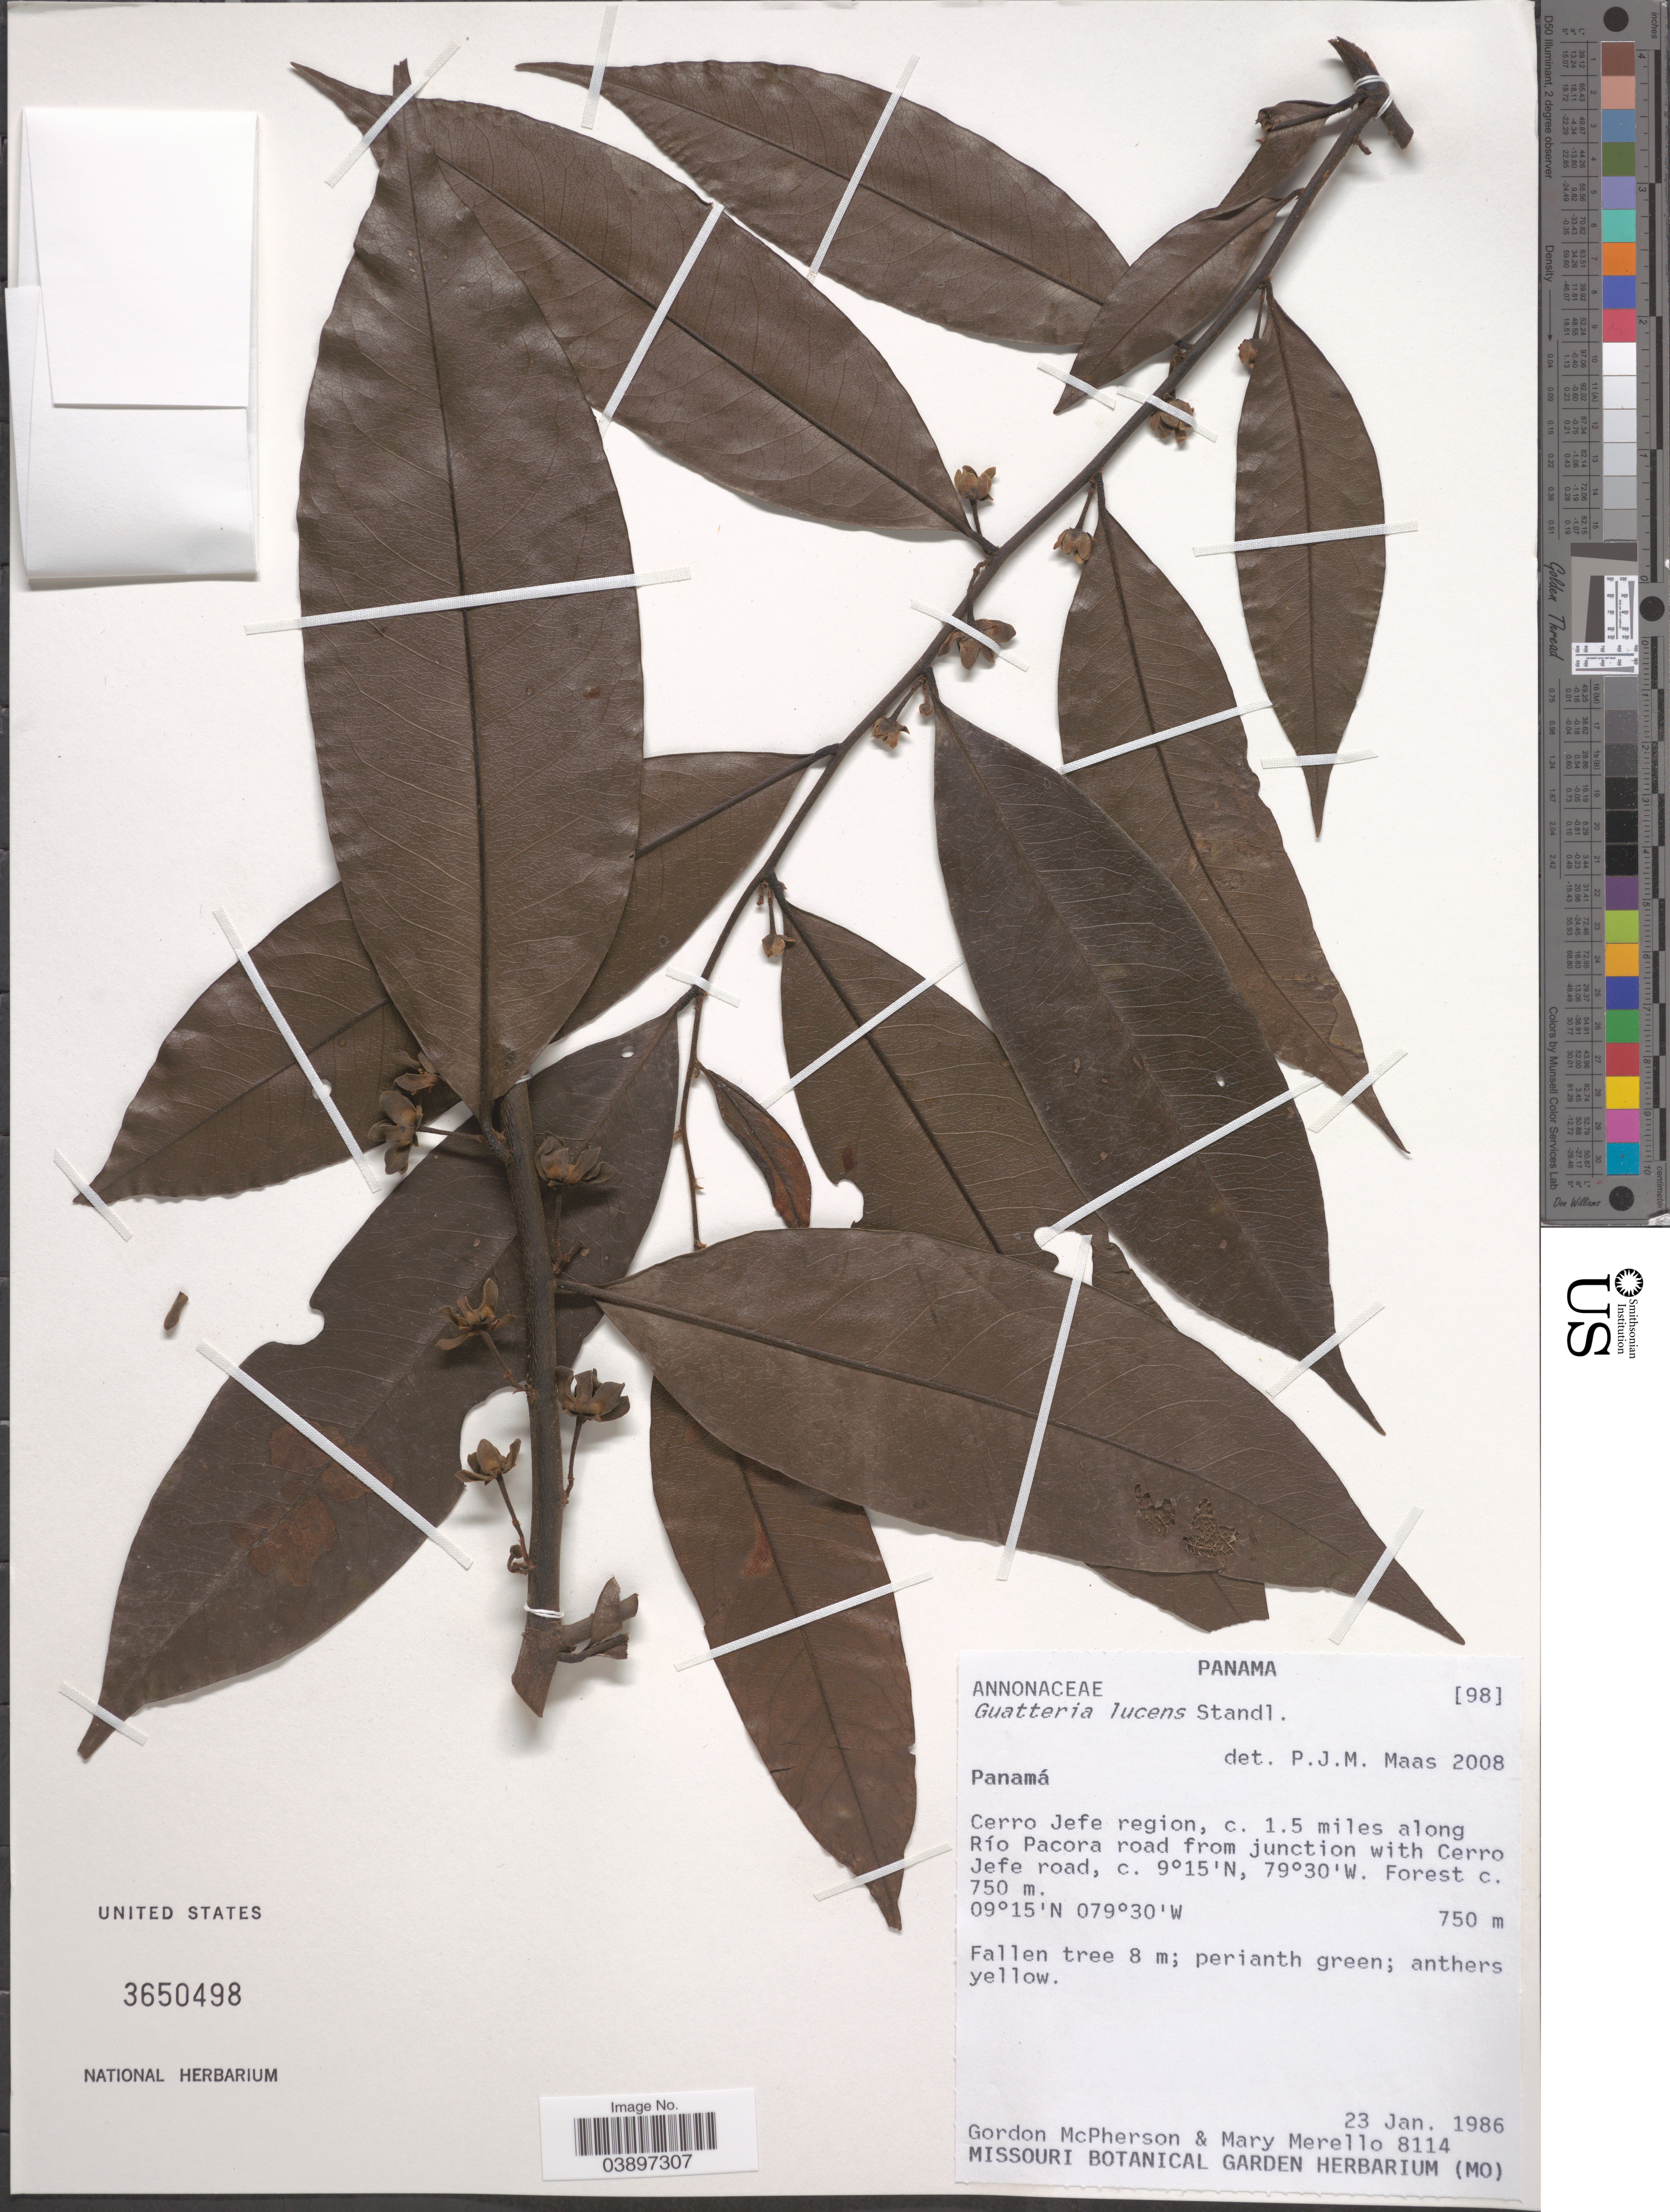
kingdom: Plantae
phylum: Tracheophyta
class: Magnoliopsida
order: Magnoliales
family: Annonaceae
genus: Guatteria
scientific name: Guatteria lucens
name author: Standl.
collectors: G. McPherson & M. Merello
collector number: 8114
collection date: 1986-01-23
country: Panama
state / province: Panamá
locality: Cerro Jefe region, c. 1.5 miles along Río Pacora road from junction with Cerro Jefe road.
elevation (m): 750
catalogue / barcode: US 3650498